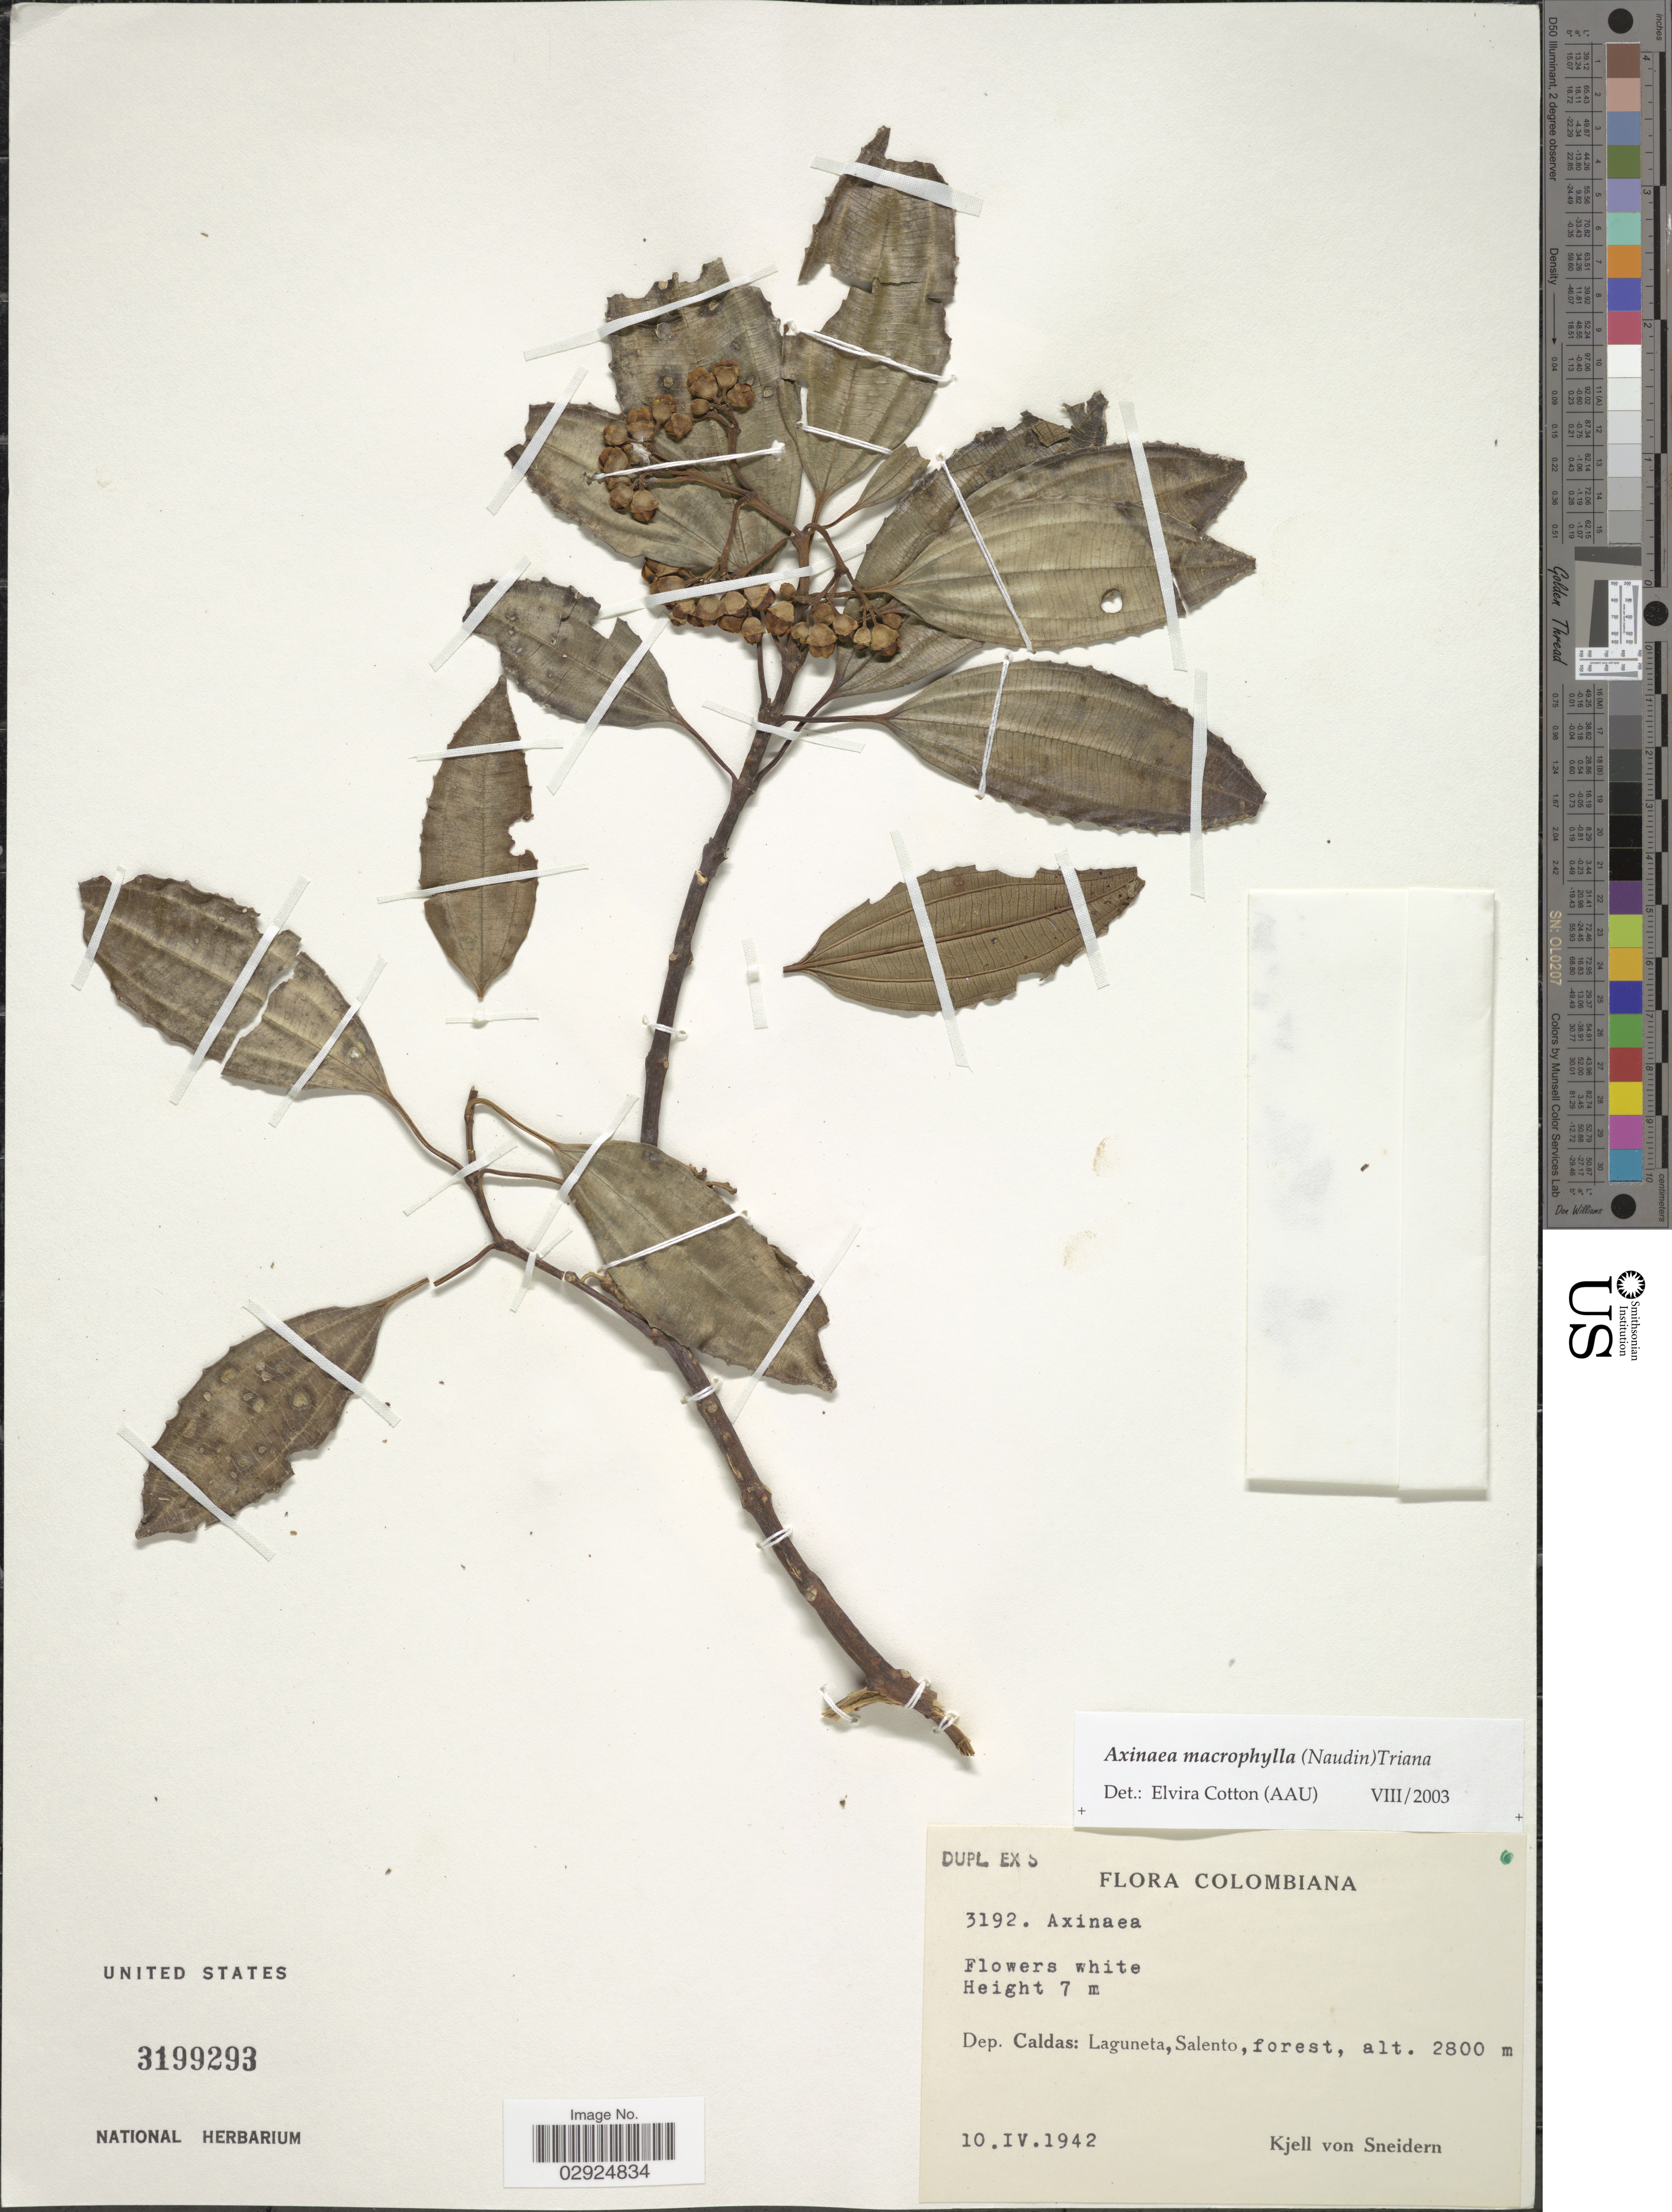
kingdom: Plantae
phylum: Tracheophyta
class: Magnoliopsida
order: Myrtales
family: Melastomataceae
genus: Axinaea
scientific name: Axinaea macrophylla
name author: (Naudin) Triana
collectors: K. von Sneidern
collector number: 3192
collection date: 1942-04-10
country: Colombia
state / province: Caldas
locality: Dep. Caldas: Laguneta, Salento.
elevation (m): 2800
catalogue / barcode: US 3199293